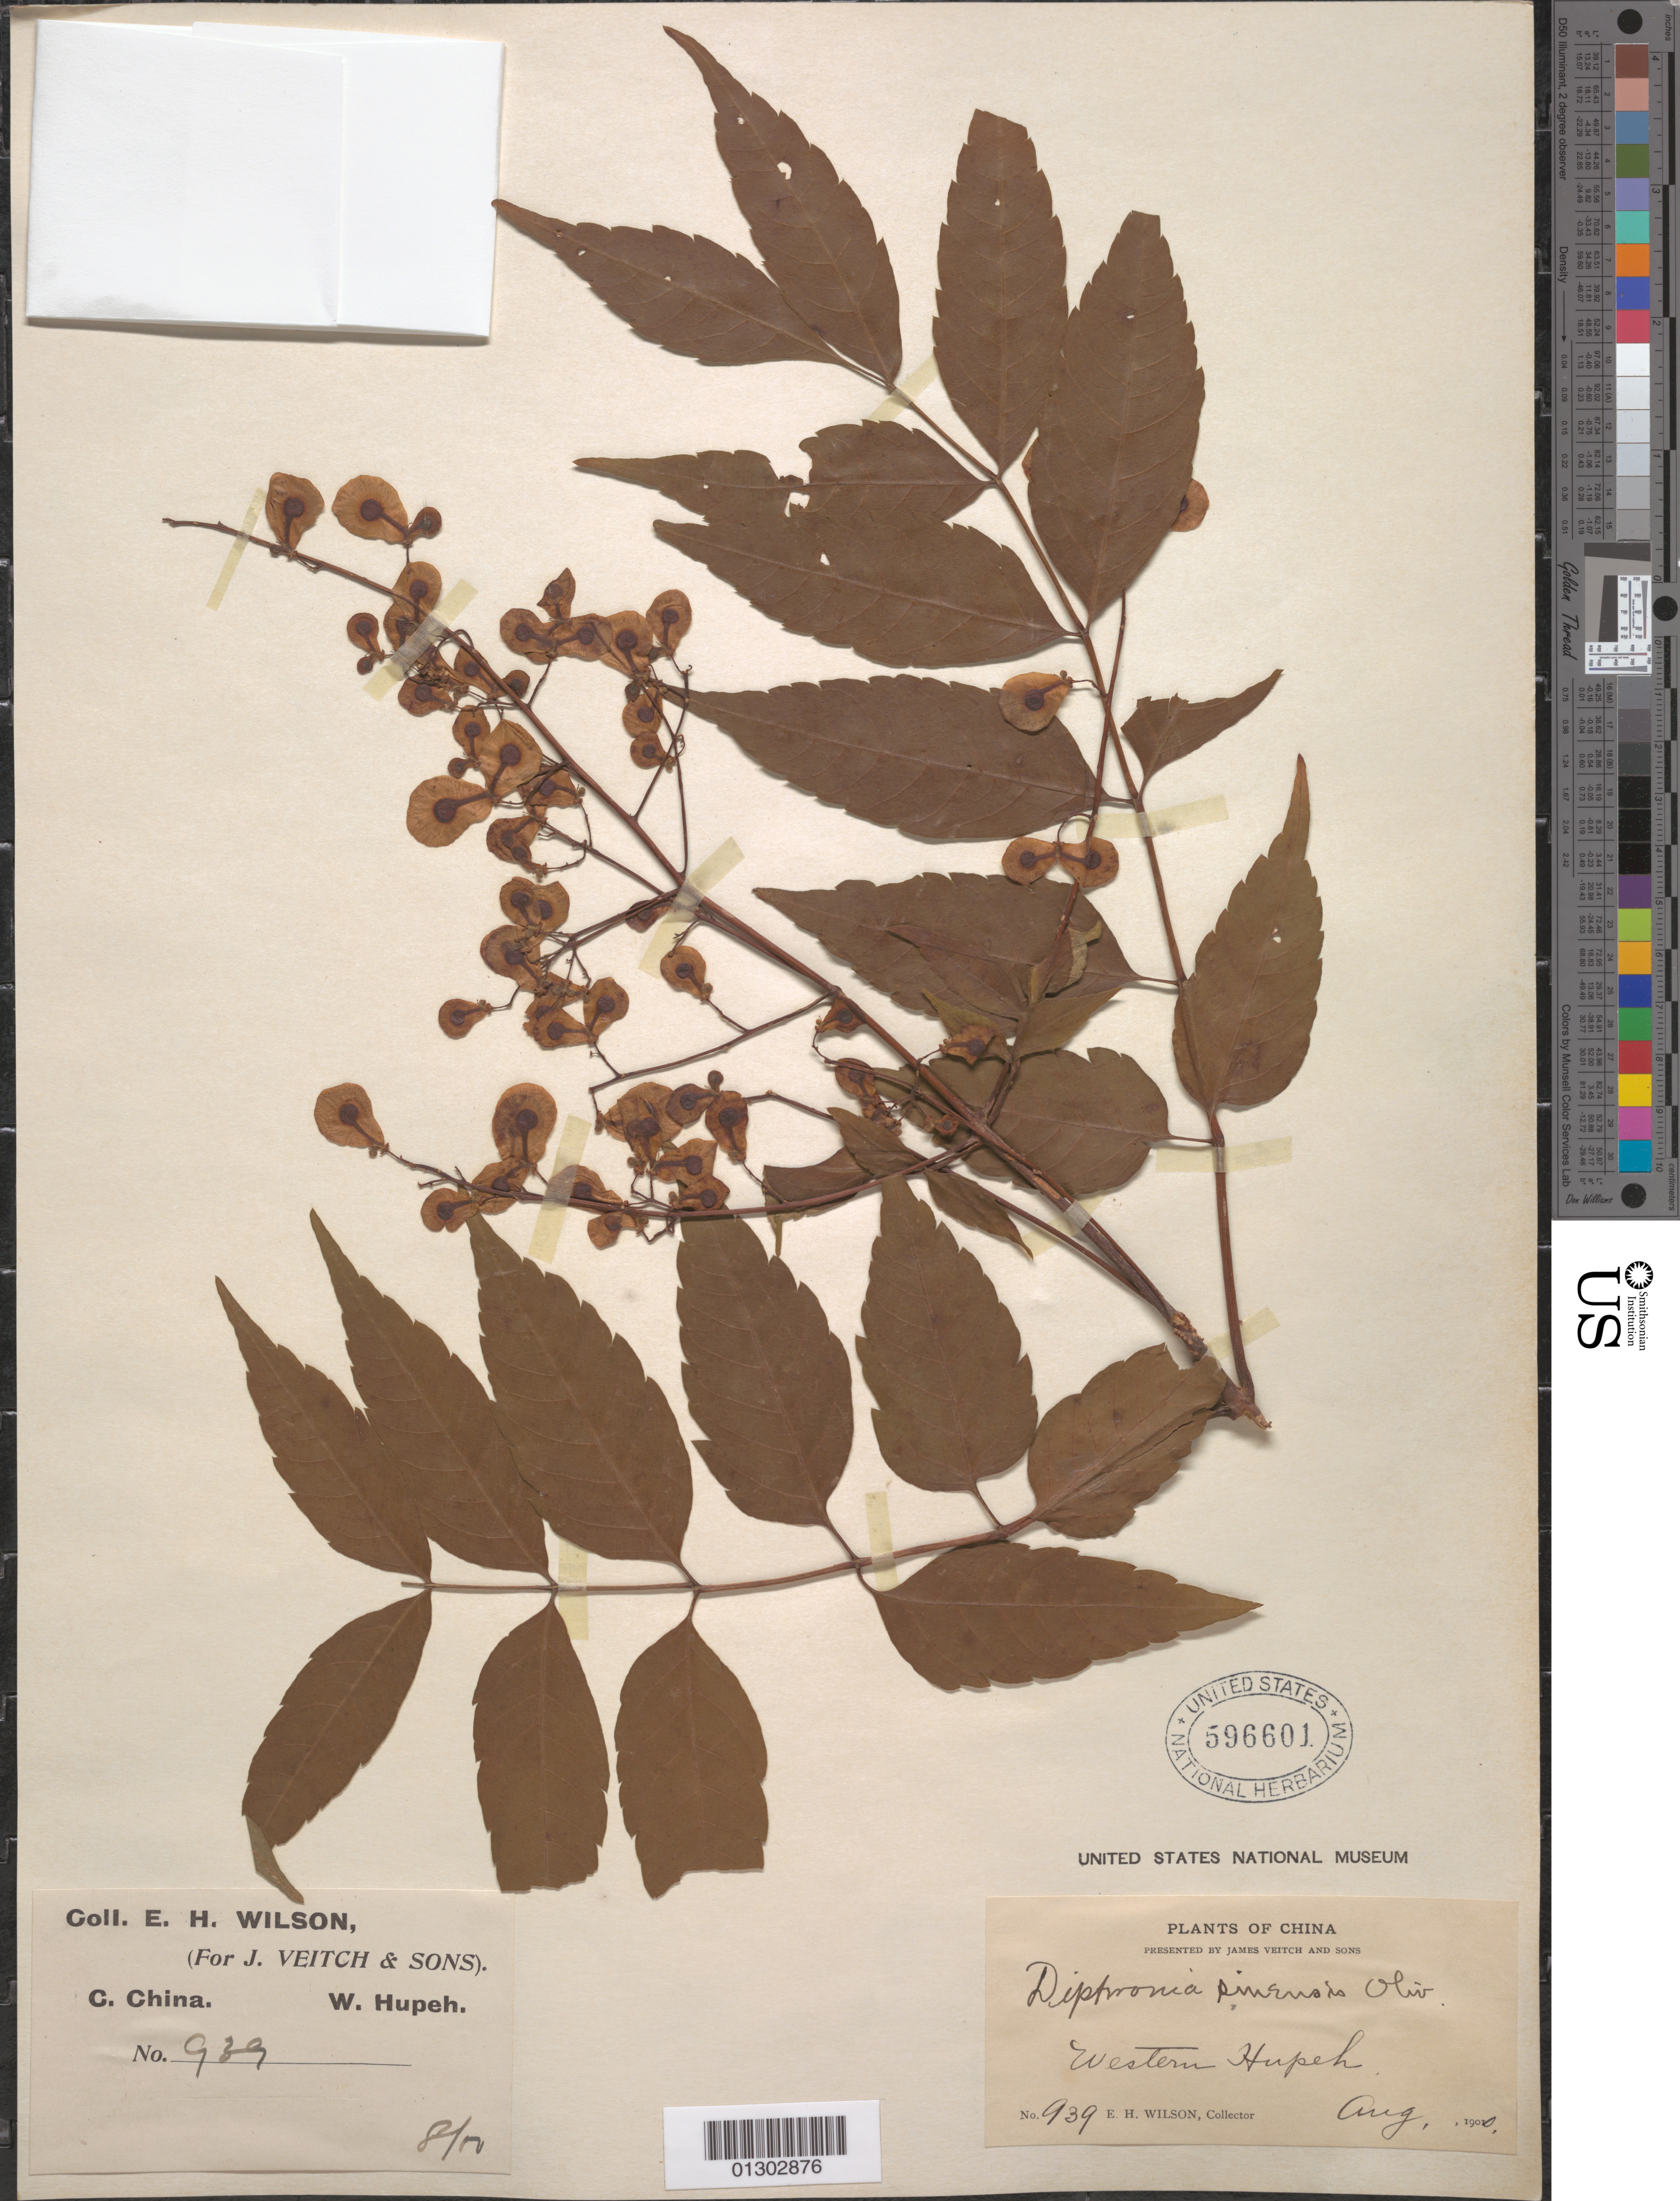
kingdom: Plantae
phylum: Tracheophyta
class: Magnoliopsida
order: Sapindales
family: Sapindaceae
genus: Dipteronia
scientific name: Dipteronia sinensis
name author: Oliv.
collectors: E. H. Wilson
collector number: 939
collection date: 1900-08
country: China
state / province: Hubei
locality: Western Hupeh.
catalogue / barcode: US 596601